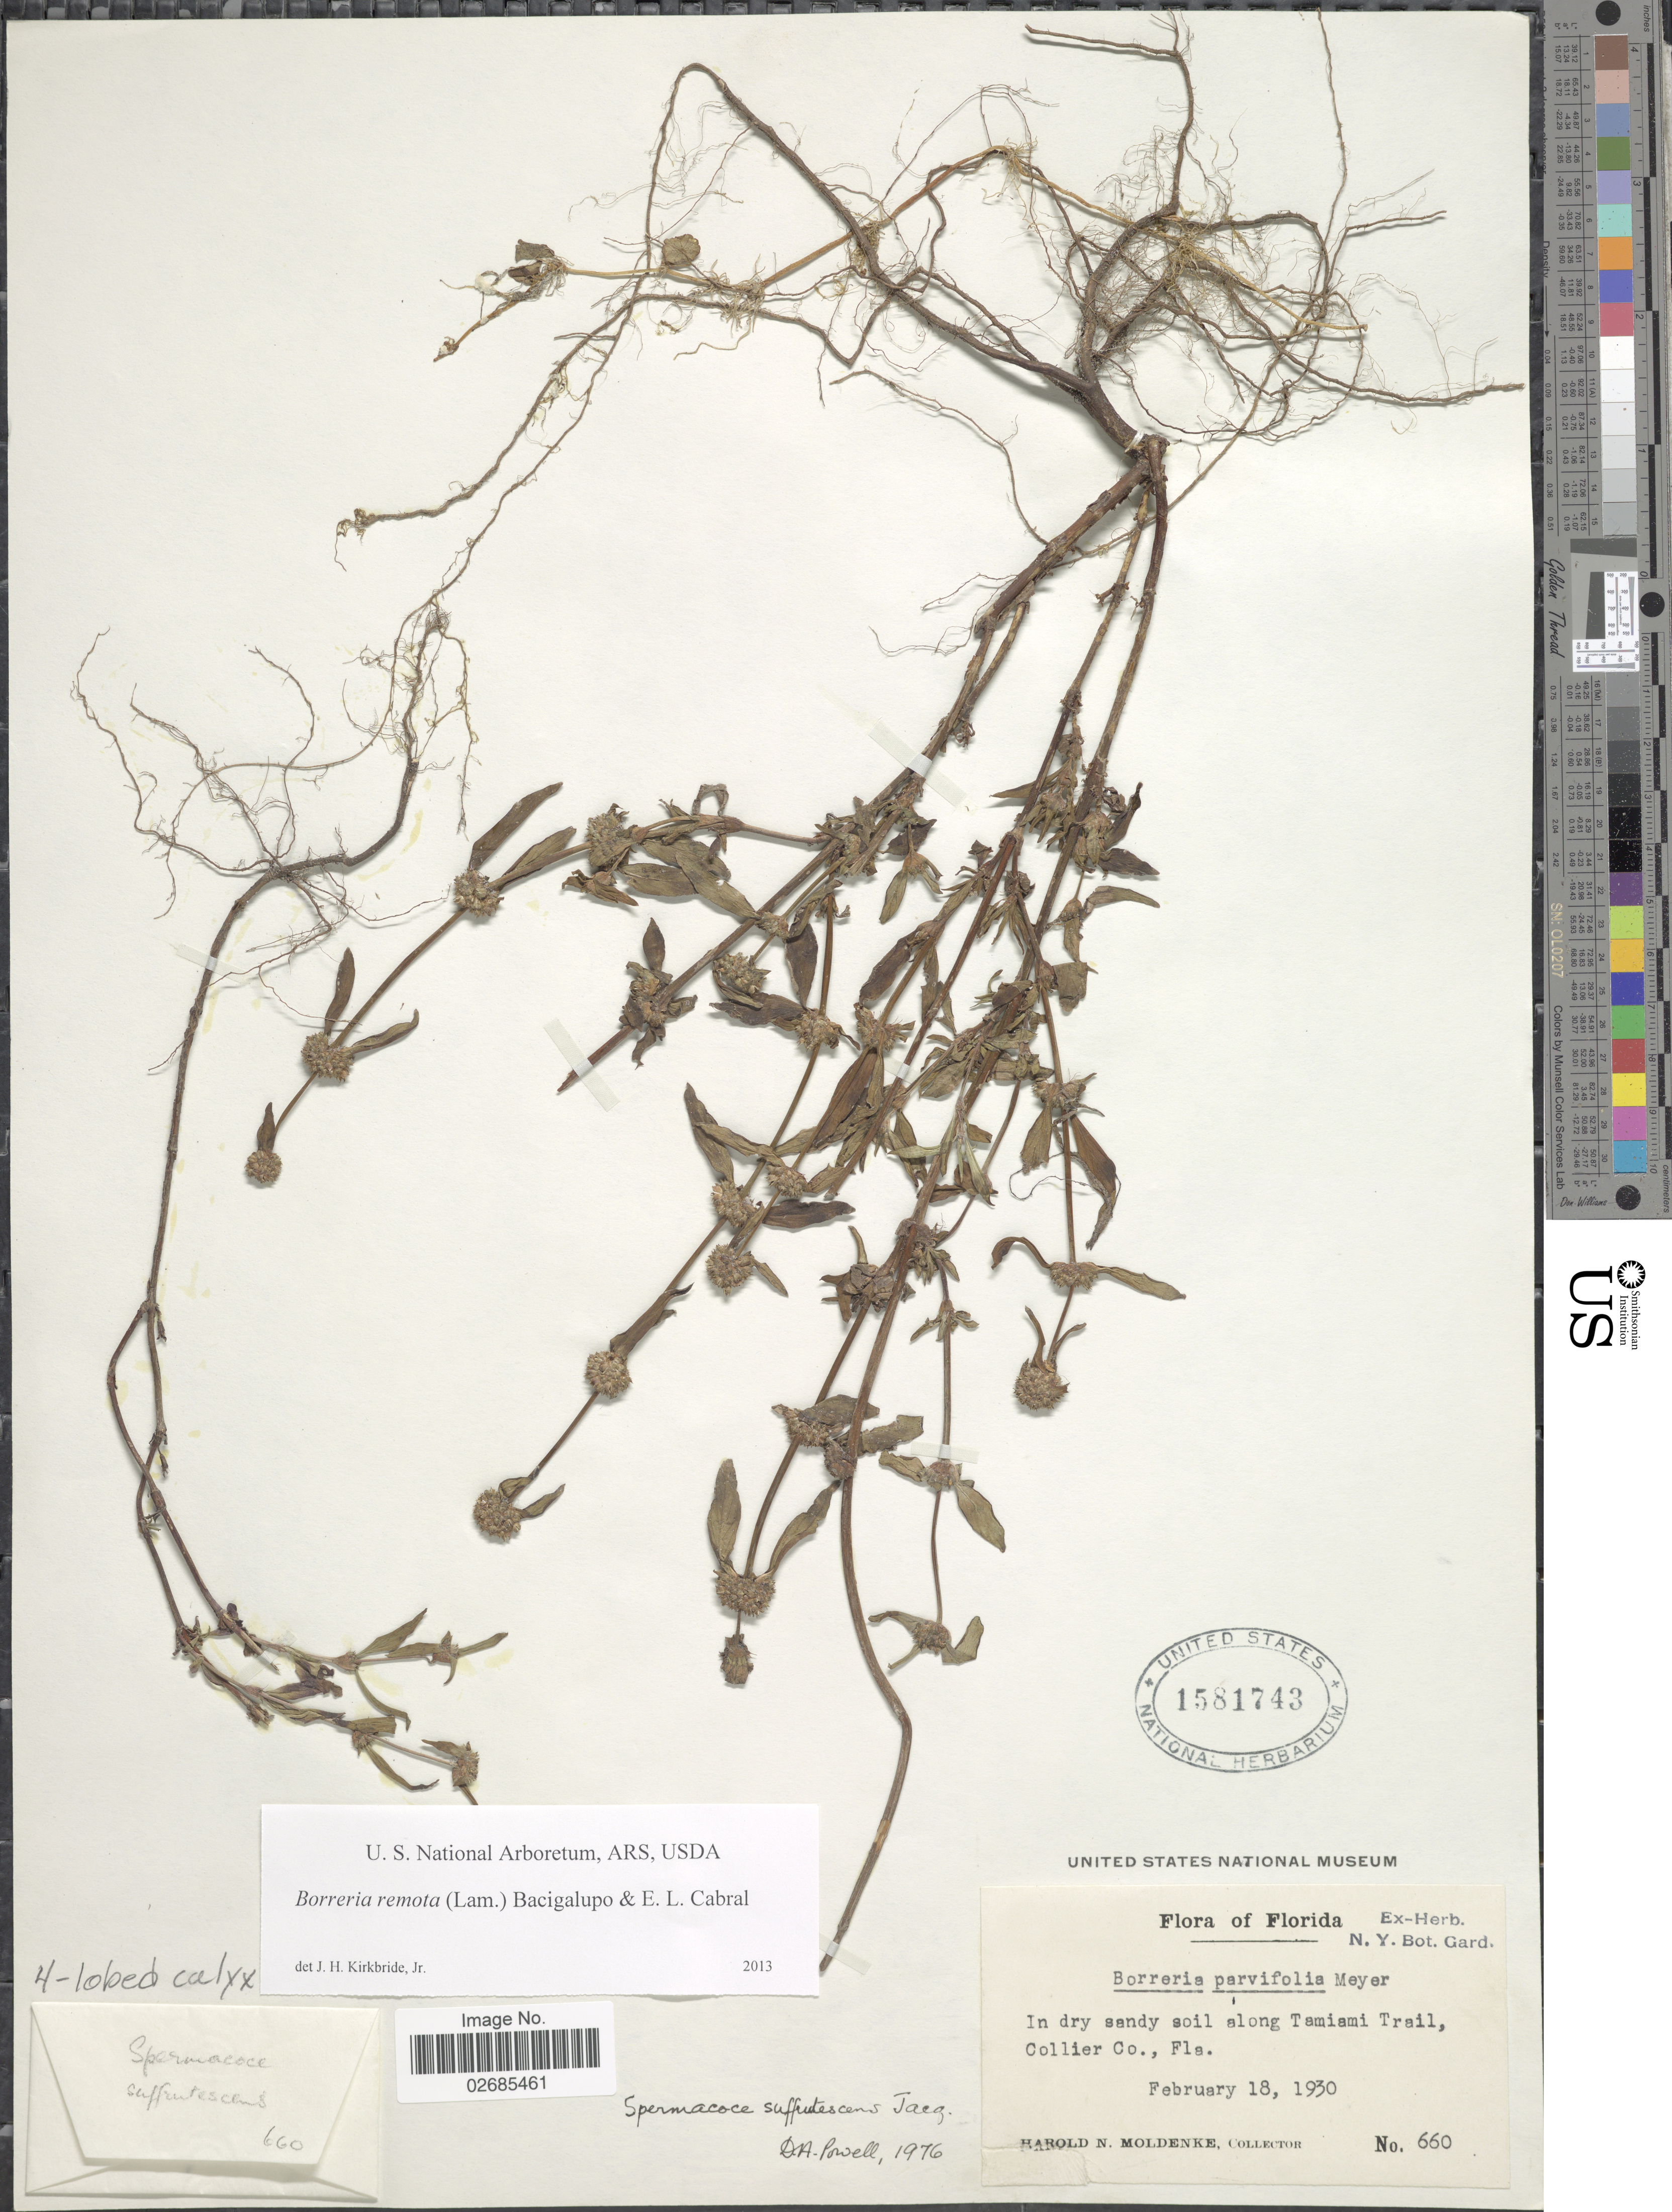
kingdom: Plantae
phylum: Tracheophyta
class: Magnoliopsida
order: Gentianales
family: Rubiaceae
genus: Borreria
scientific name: Borreria remota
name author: (Lam.) Bacigalupo & E.L. Cabral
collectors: H. N. Moldenke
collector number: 660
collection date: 1930-02-18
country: United States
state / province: Florida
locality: In dry sandy soil along Tamiami Trail, Collier Co., Fla.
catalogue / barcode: US 1581743